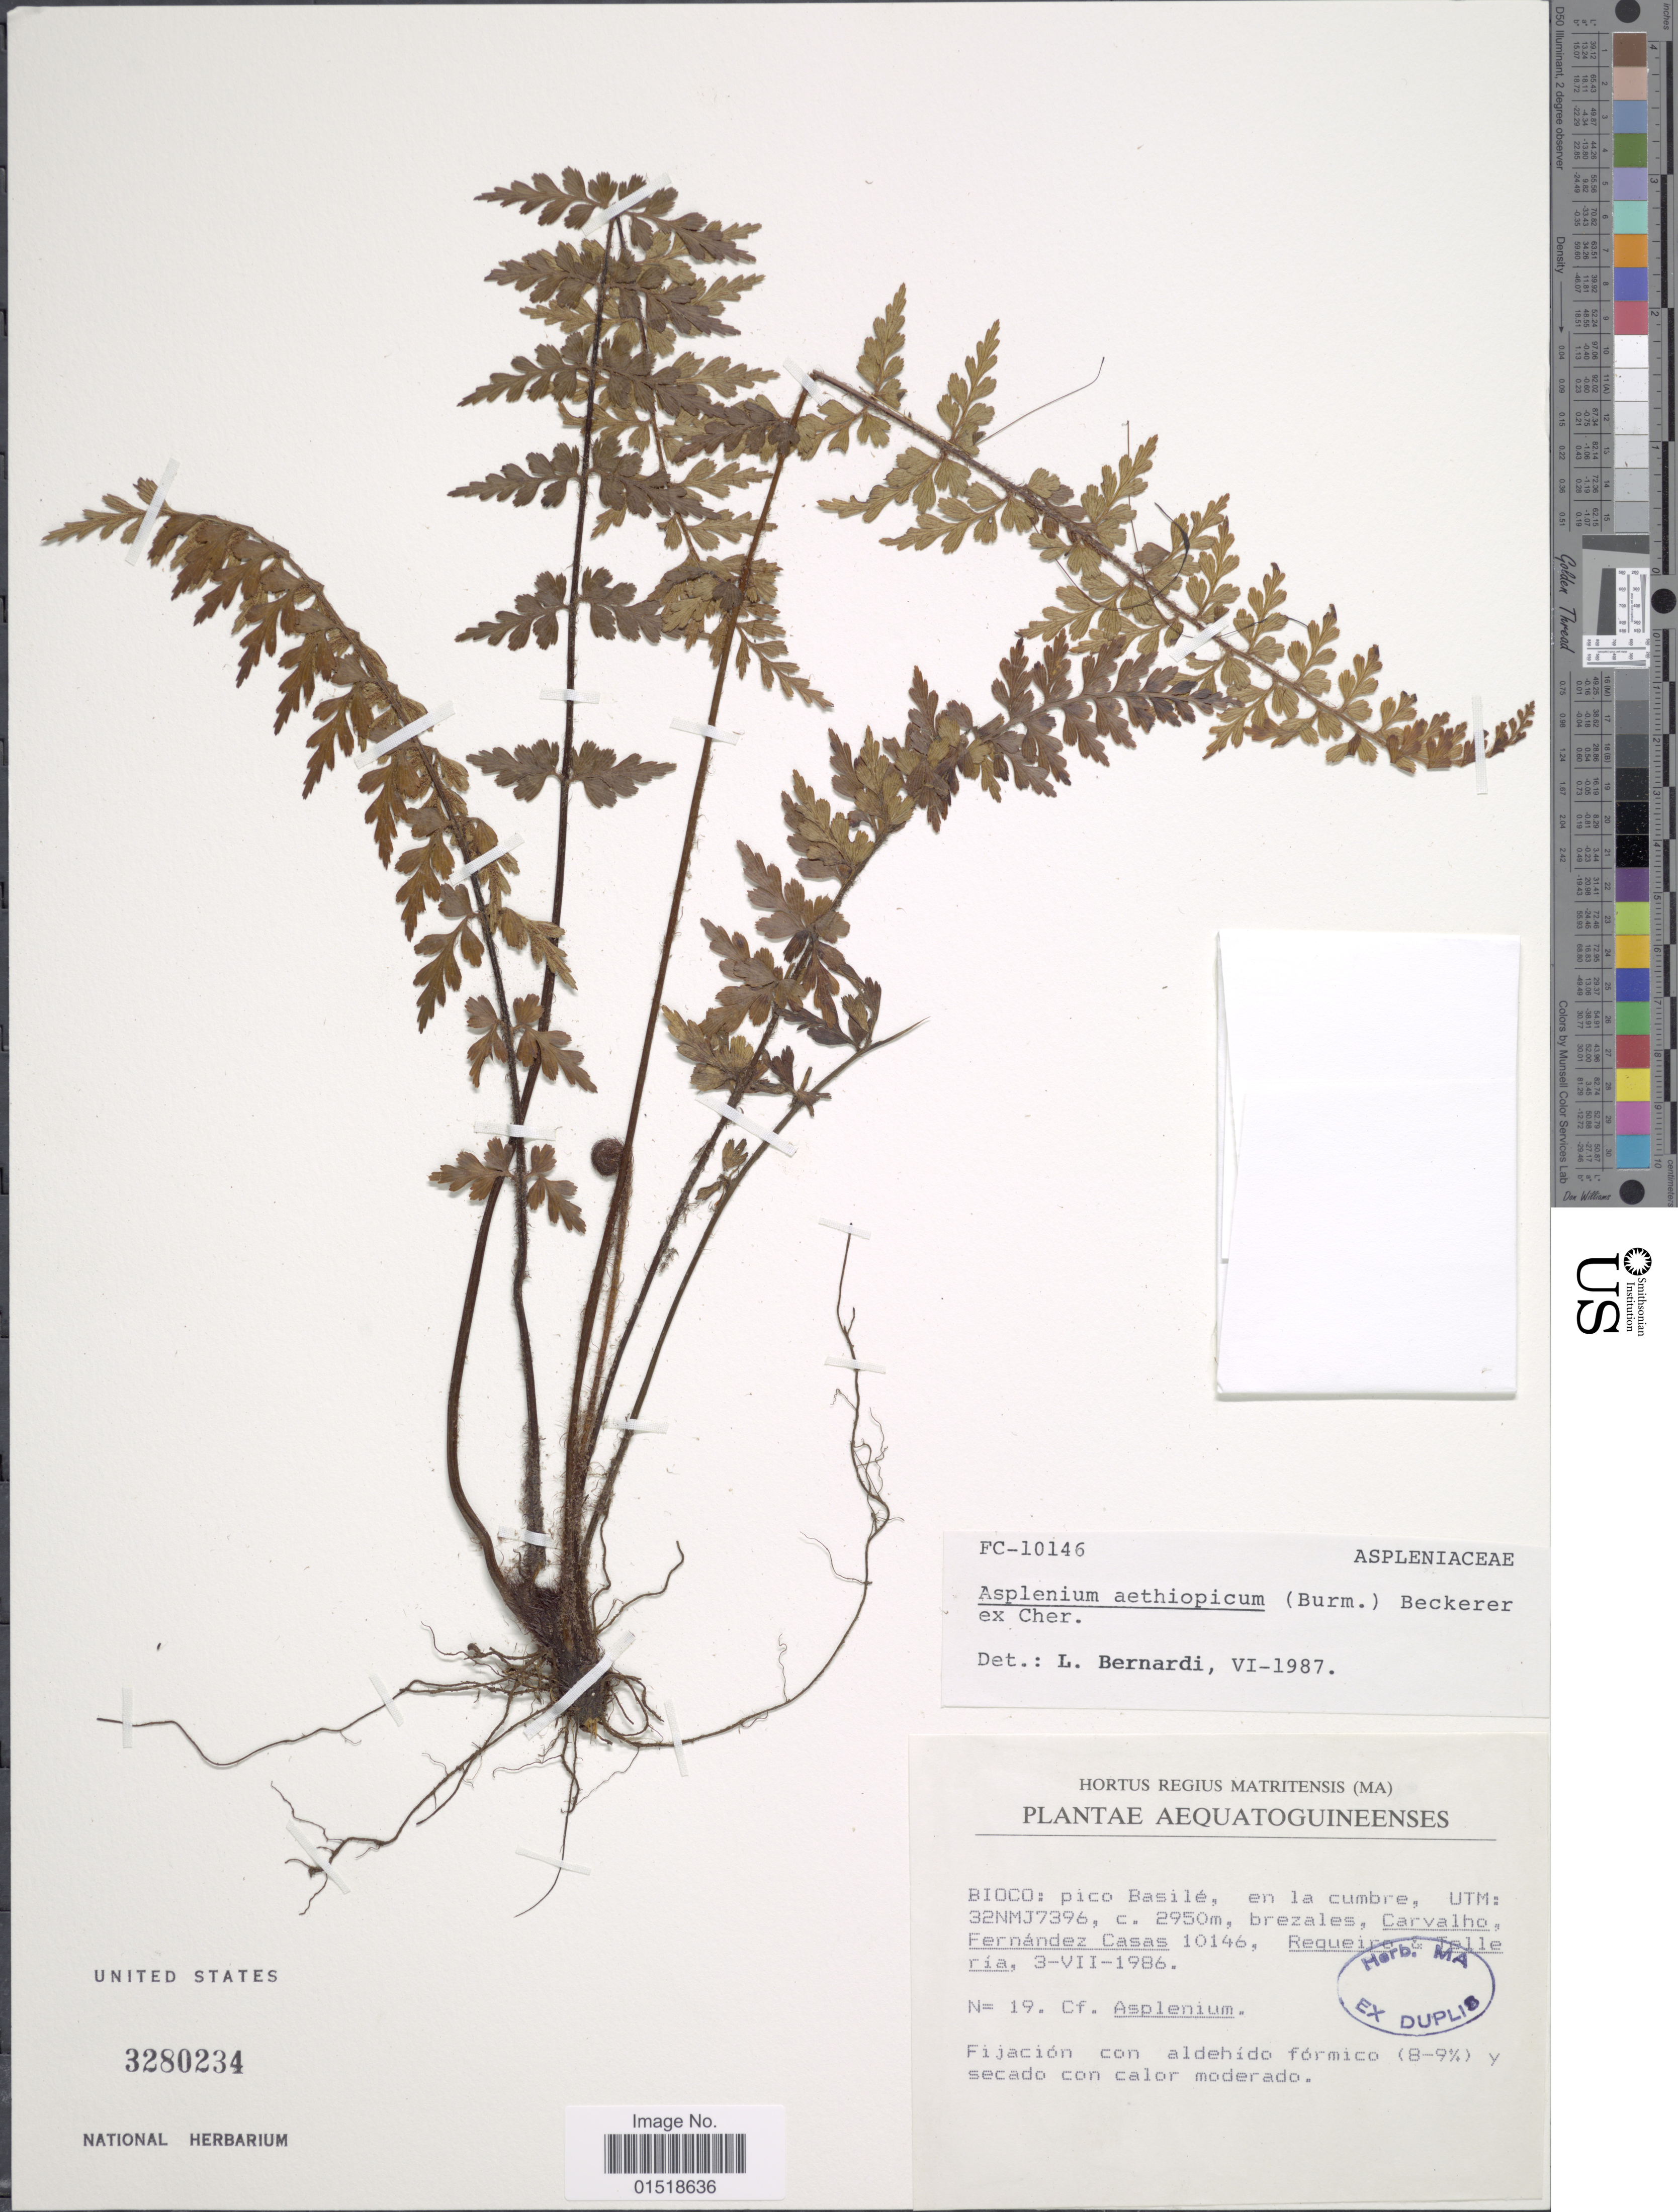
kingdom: Plantae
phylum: Tracheophyta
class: Polypodiopsida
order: Polypodiales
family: Aspleniaceae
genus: Asplenium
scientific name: Asplenium aethiopicum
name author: (Burm. f.) Bech.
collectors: Carvalho, --, F. Casas, Requeiro, -- & -. Telleria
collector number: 10146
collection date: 1986-07-03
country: Equatorial Guinea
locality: Bioco: pico Basilé, en la cumbre, UTM: 32NMJ7396.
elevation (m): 2950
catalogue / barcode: US 3280234